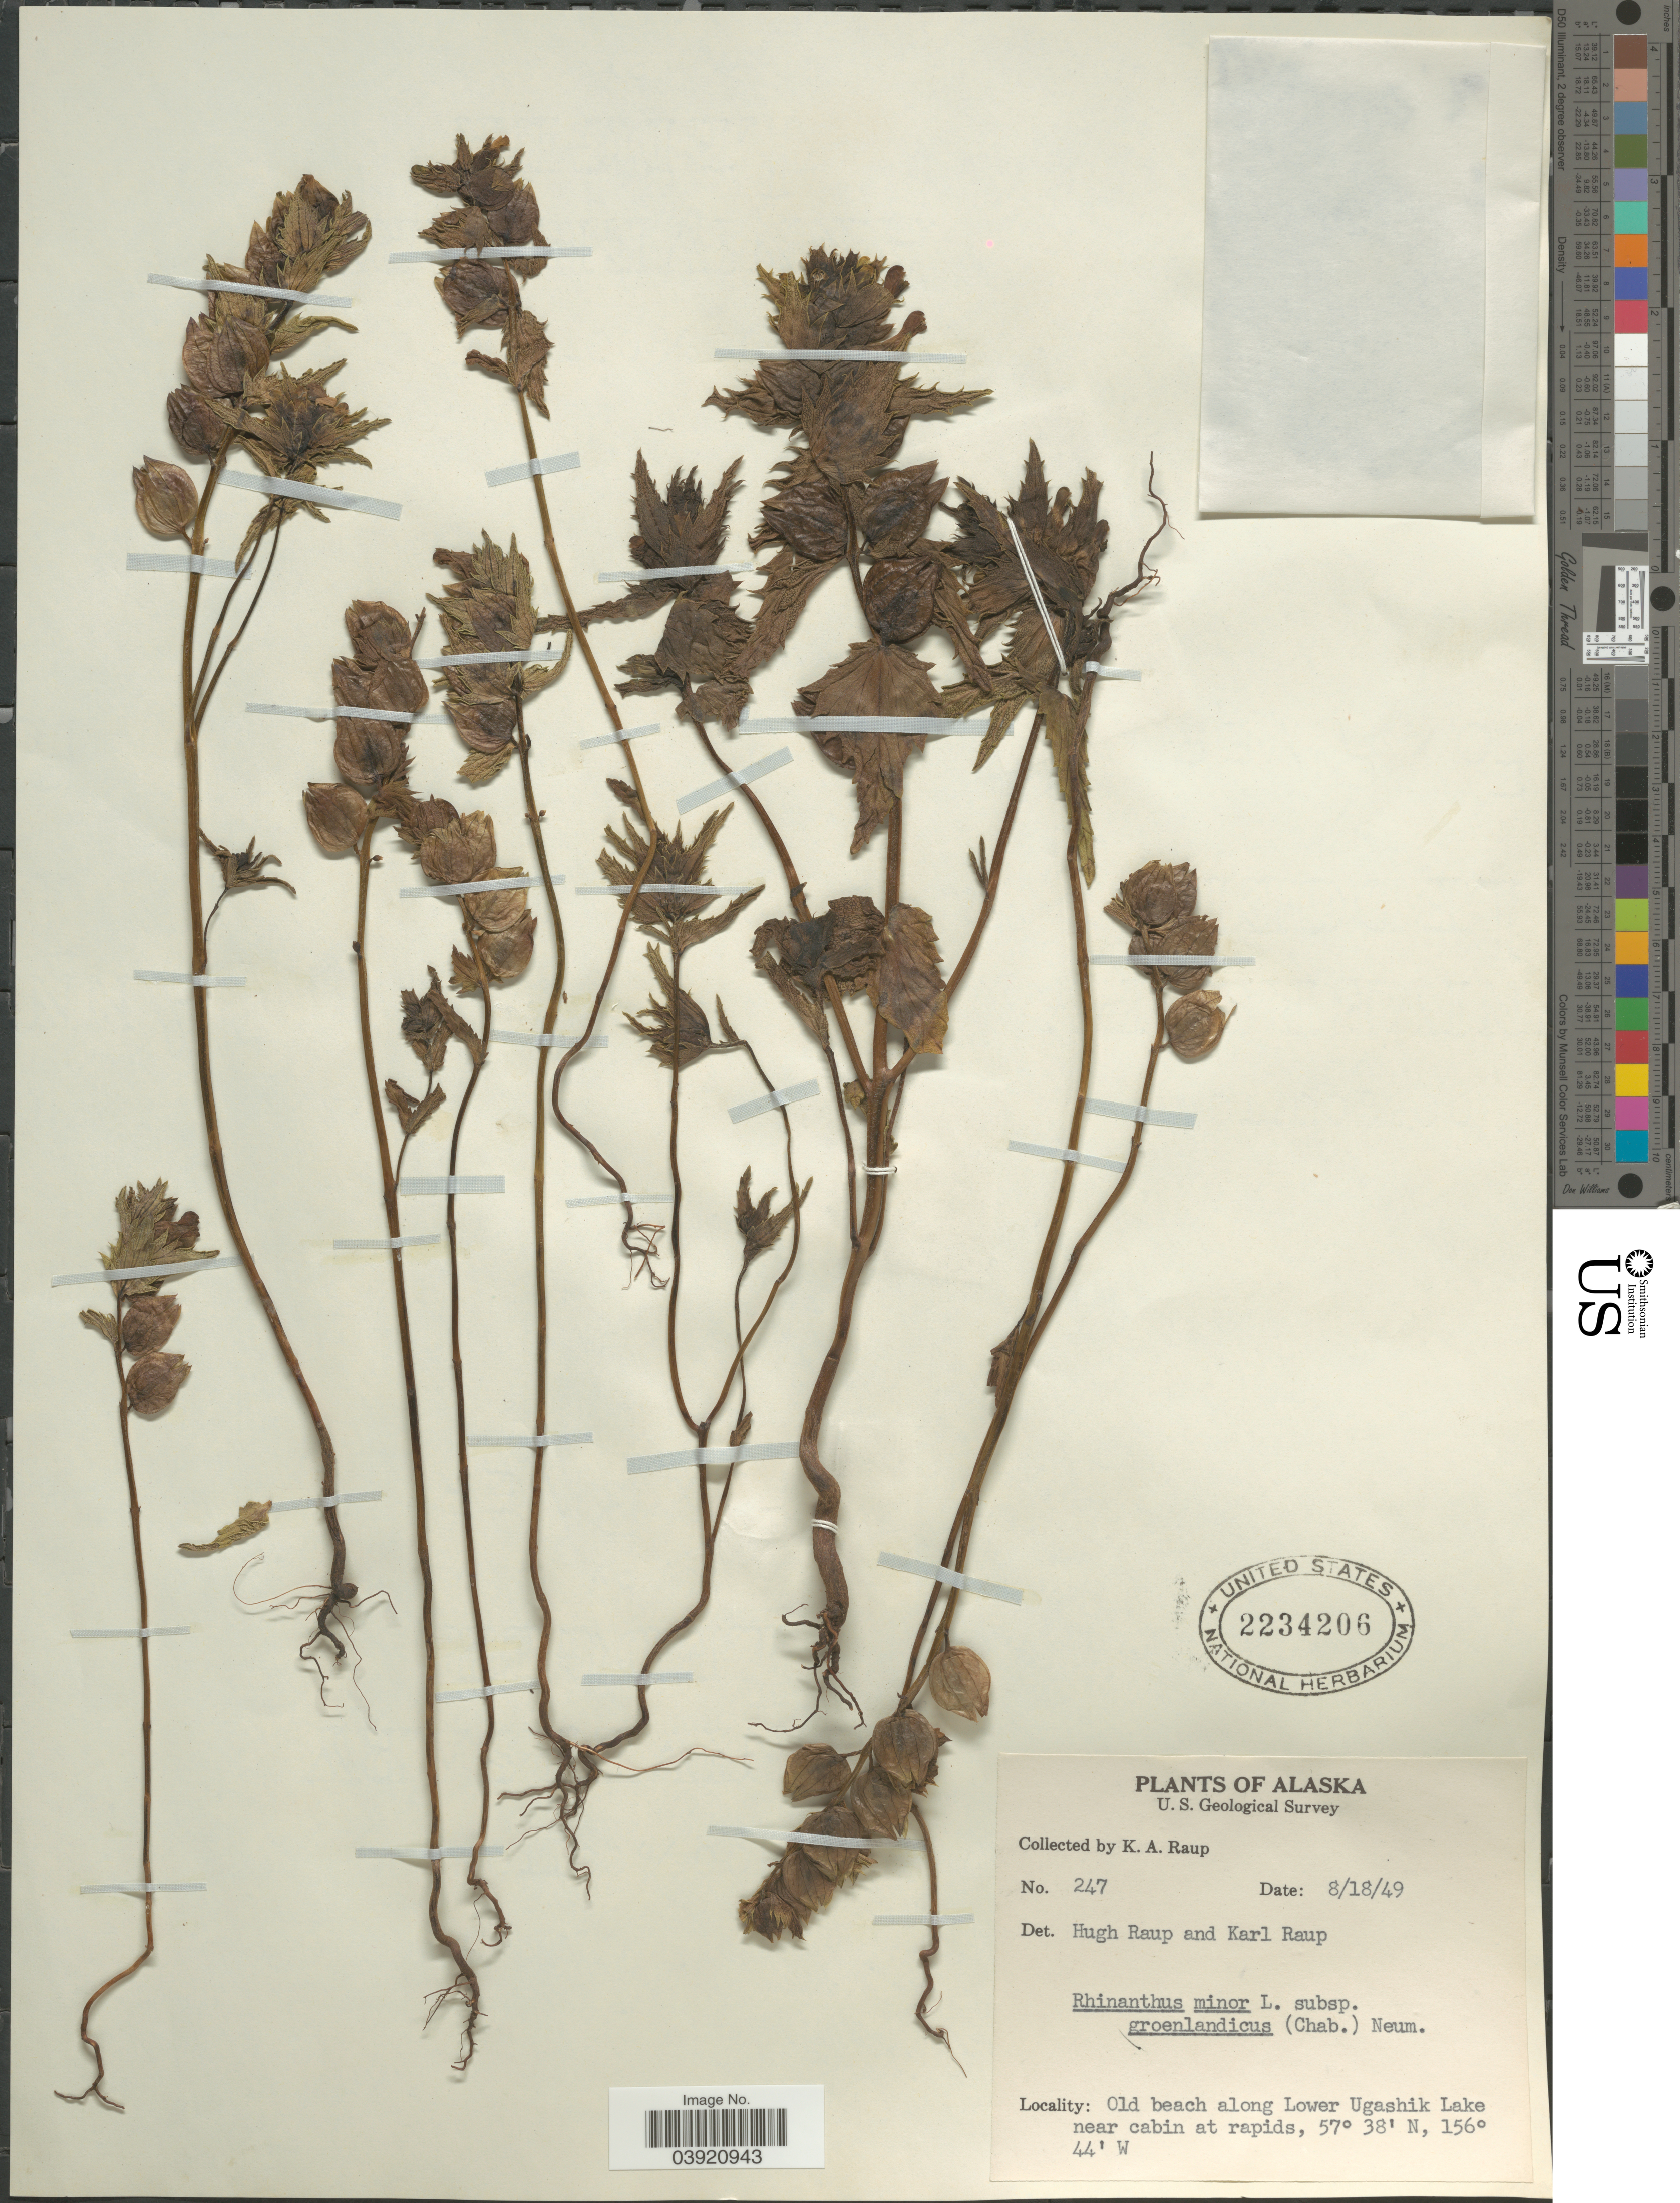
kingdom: Plantae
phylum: Tracheophyta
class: Magnoliopsida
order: Lamiales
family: Orobanchaceae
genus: Rhinanthus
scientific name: Rhinanthus major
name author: L.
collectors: K. Raup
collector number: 247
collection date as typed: Transcribed d/m/y: 18/8/49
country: United States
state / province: Alaska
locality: Old beach along Lower Ugashik Lake near cabin at rapids.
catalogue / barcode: US 2234206